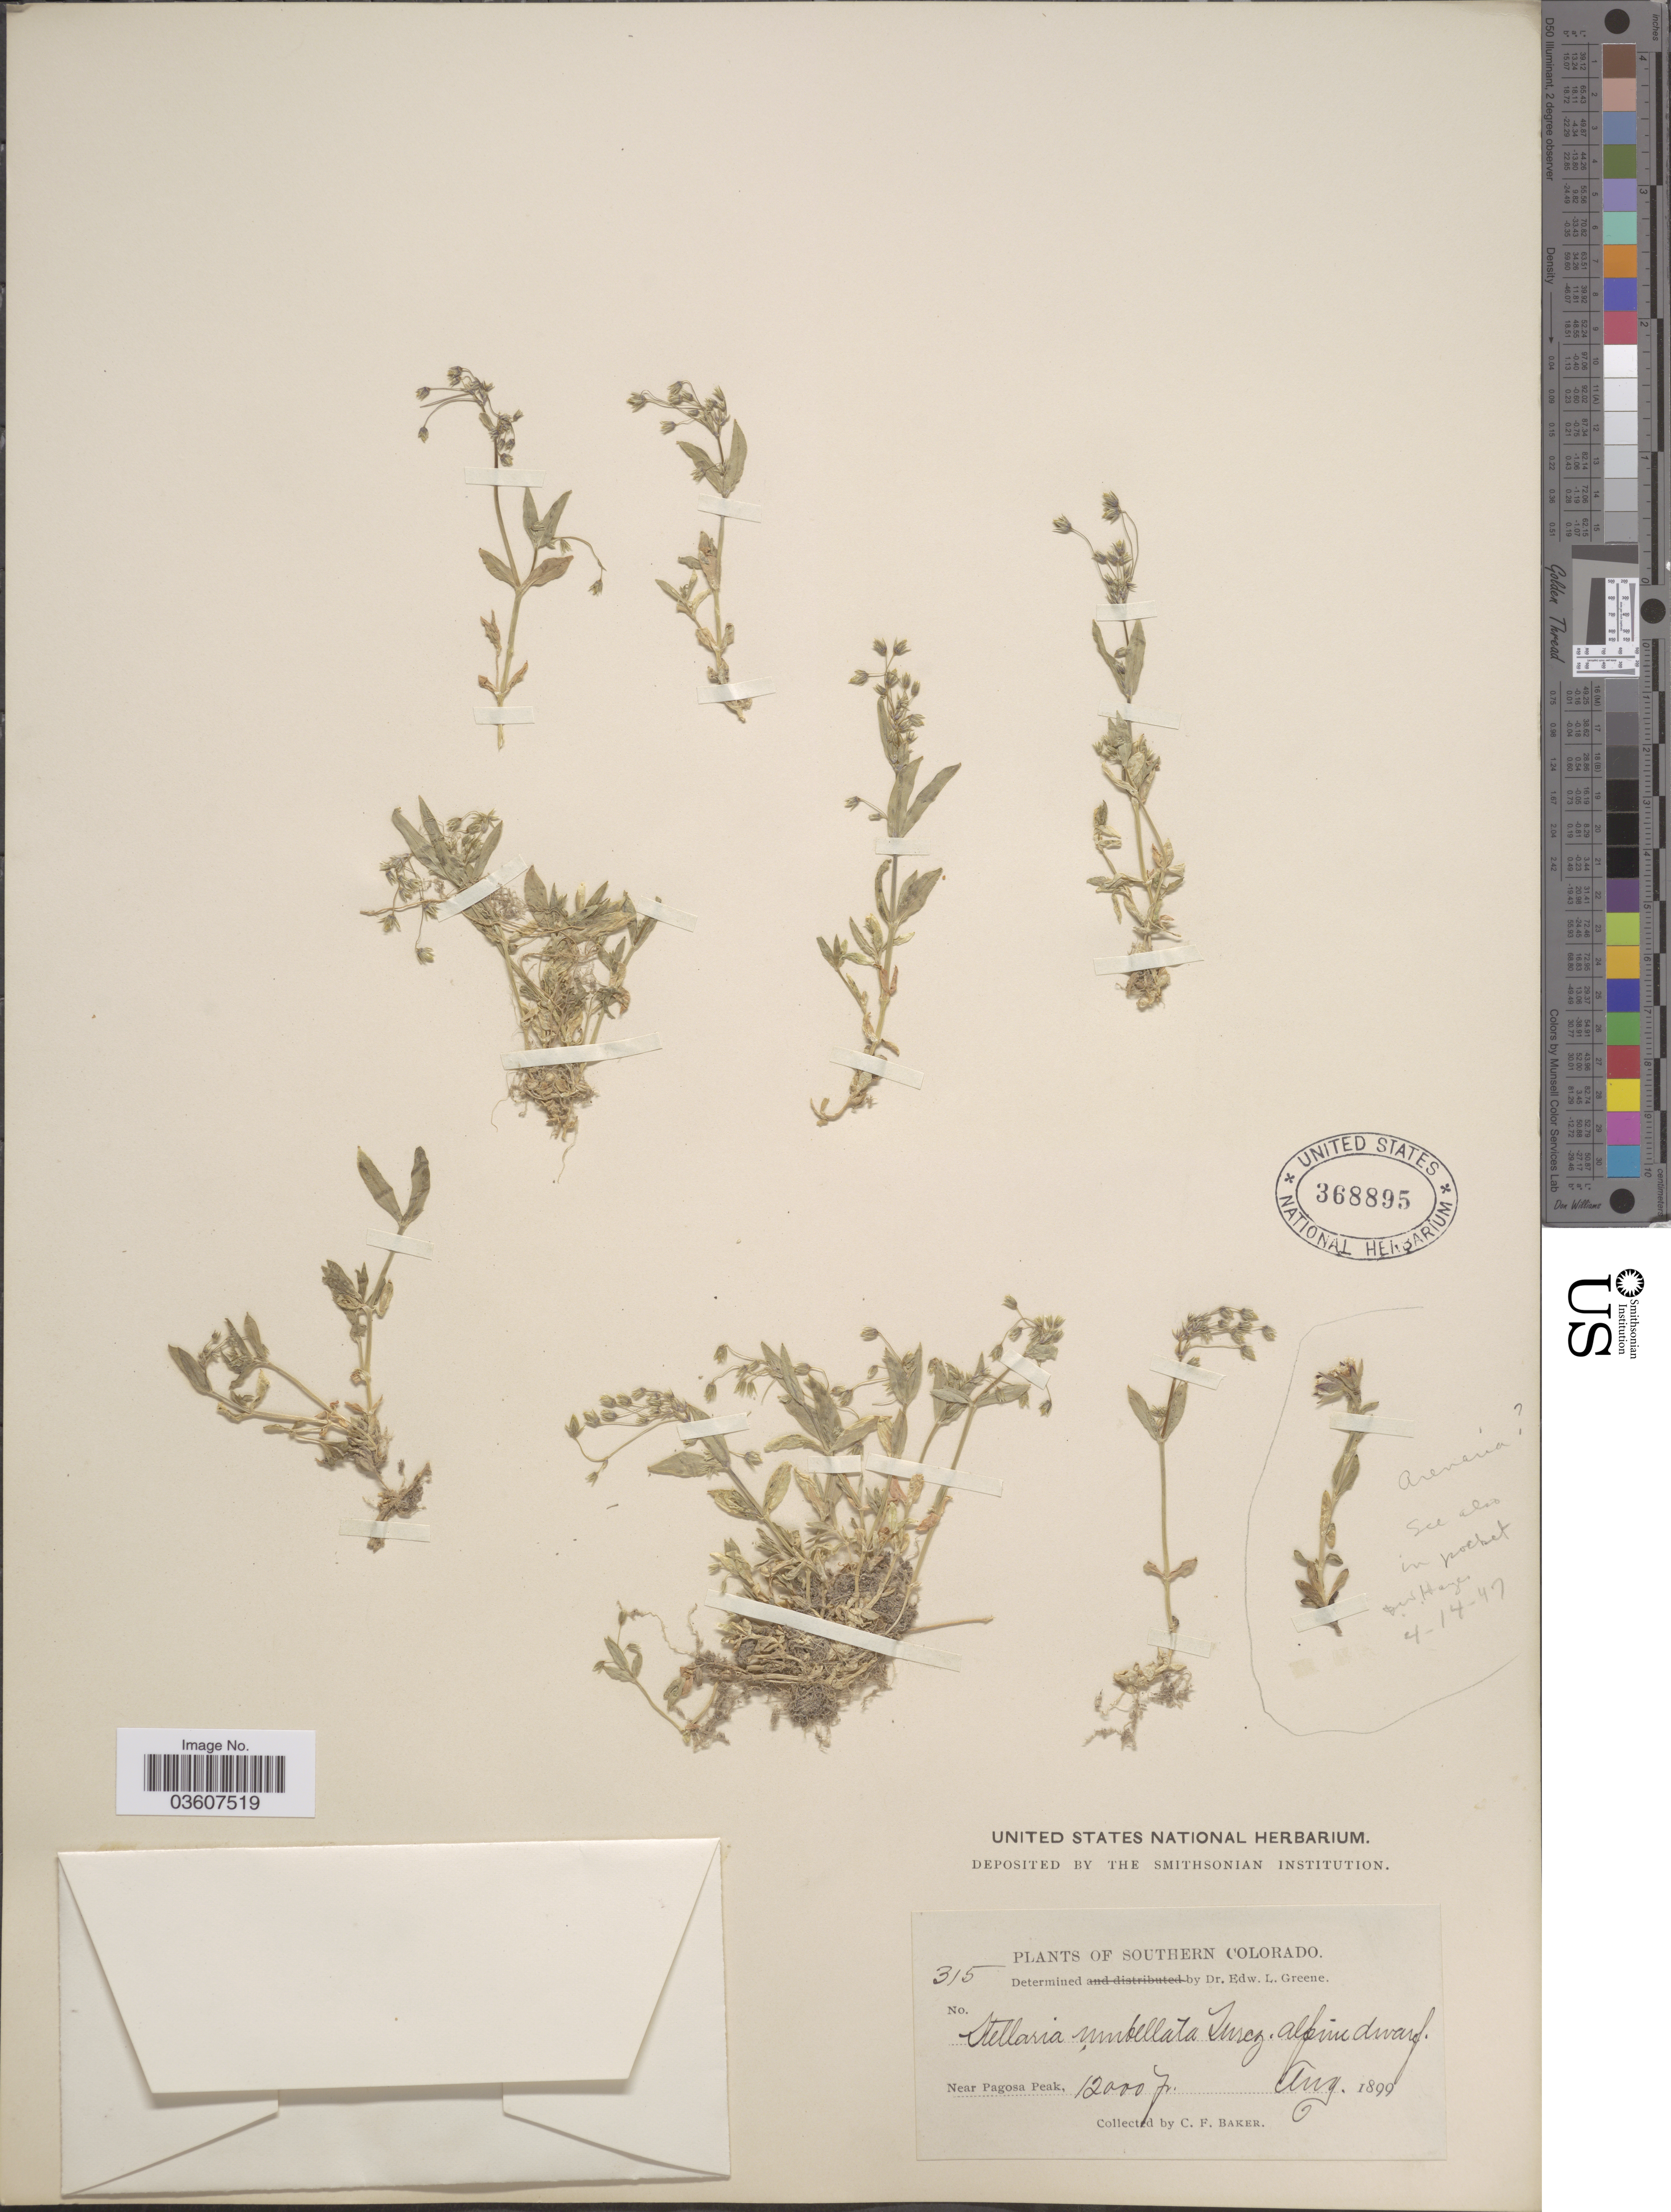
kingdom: Plantae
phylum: Tracheophyta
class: Magnoliopsida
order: Caryophyllales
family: Caryophyllaceae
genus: Stellaria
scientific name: Stellaria umbellata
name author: Turcz.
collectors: C. F. Baker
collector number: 315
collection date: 1899-08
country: United States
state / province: Colorado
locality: Southern Colorado. Near Pagosa Peak.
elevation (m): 3658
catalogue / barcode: US 368895